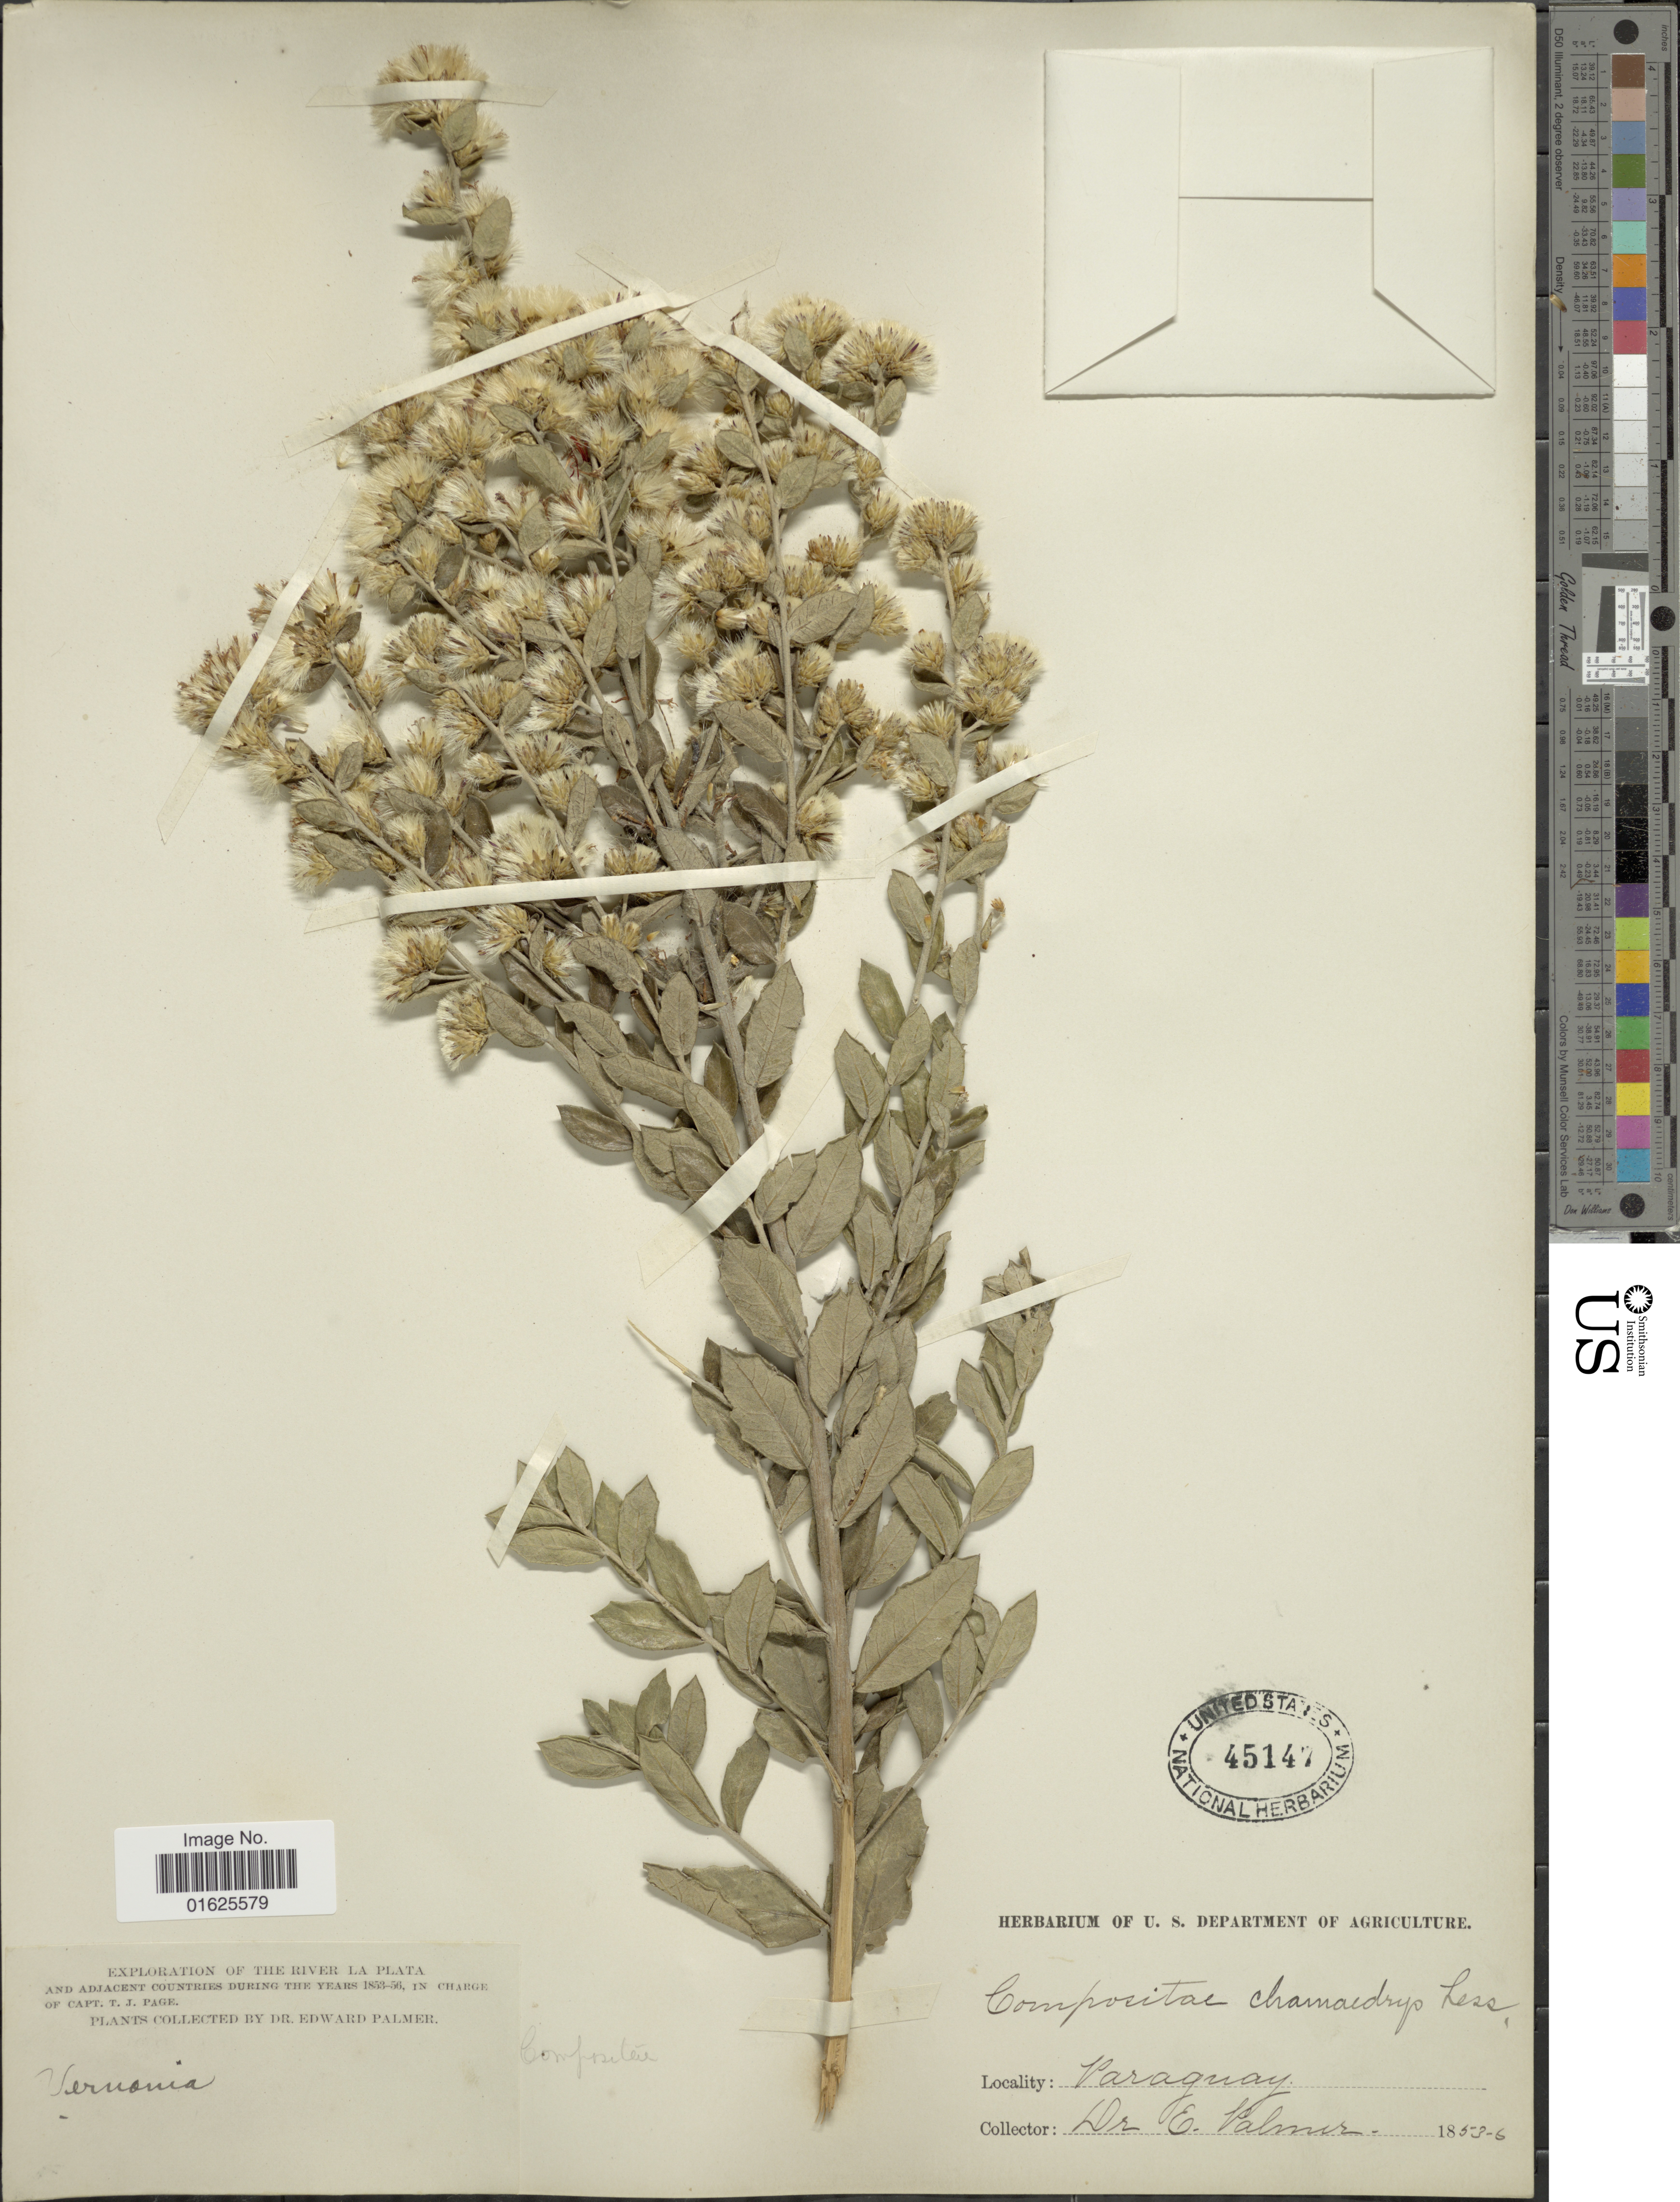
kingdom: Plantae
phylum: Tracheophyta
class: Magnoliopsida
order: Asterales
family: Asteraceae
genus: Vernonanthura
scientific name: Vernonanthura chamaedrys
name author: (Less.) H. Rob.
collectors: E. Palmer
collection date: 1853/1856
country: Paraguay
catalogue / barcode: US 45147